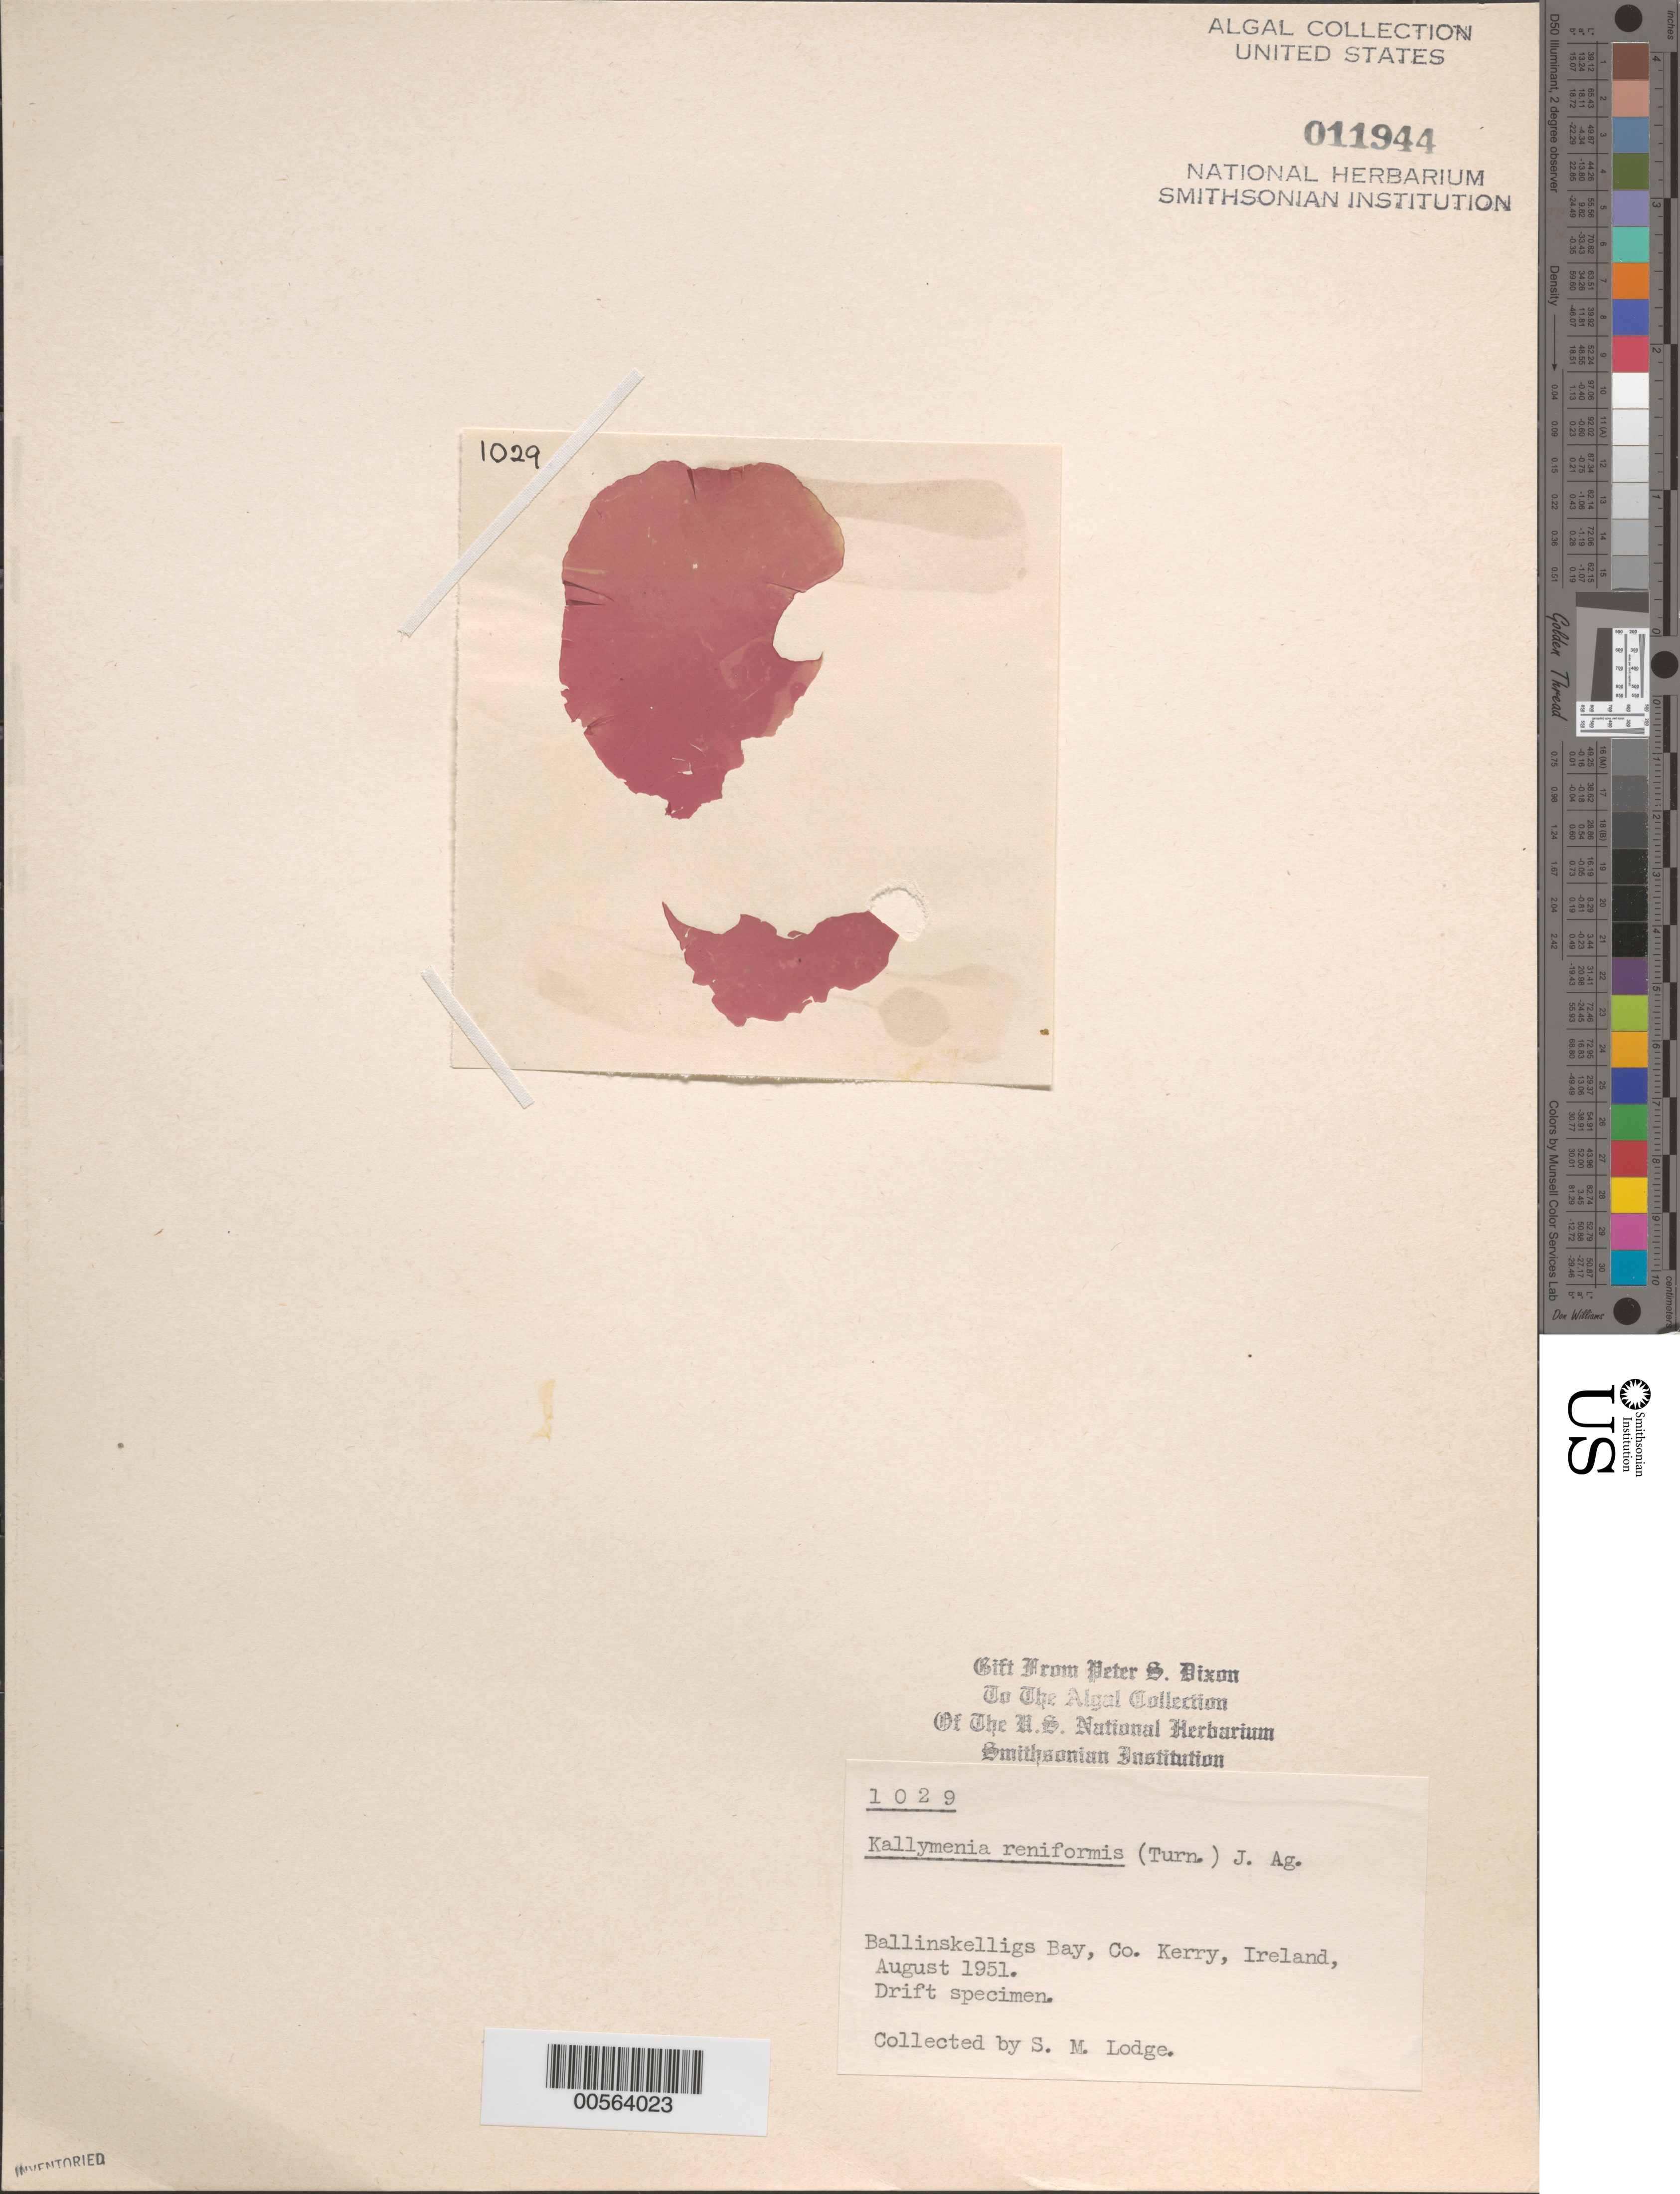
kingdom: Plantae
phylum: Rhodophyta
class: Florideophyceae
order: Gigartinales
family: Kallymeniaceae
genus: Kallymenia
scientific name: Kallymenia reniformis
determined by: Dixon, P. S.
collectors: S. Lodge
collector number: PSD 1029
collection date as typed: Aug 1951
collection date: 1951-08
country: Ireland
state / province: Munster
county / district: Kerry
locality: Ballinskelligs Bay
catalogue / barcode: US 11944